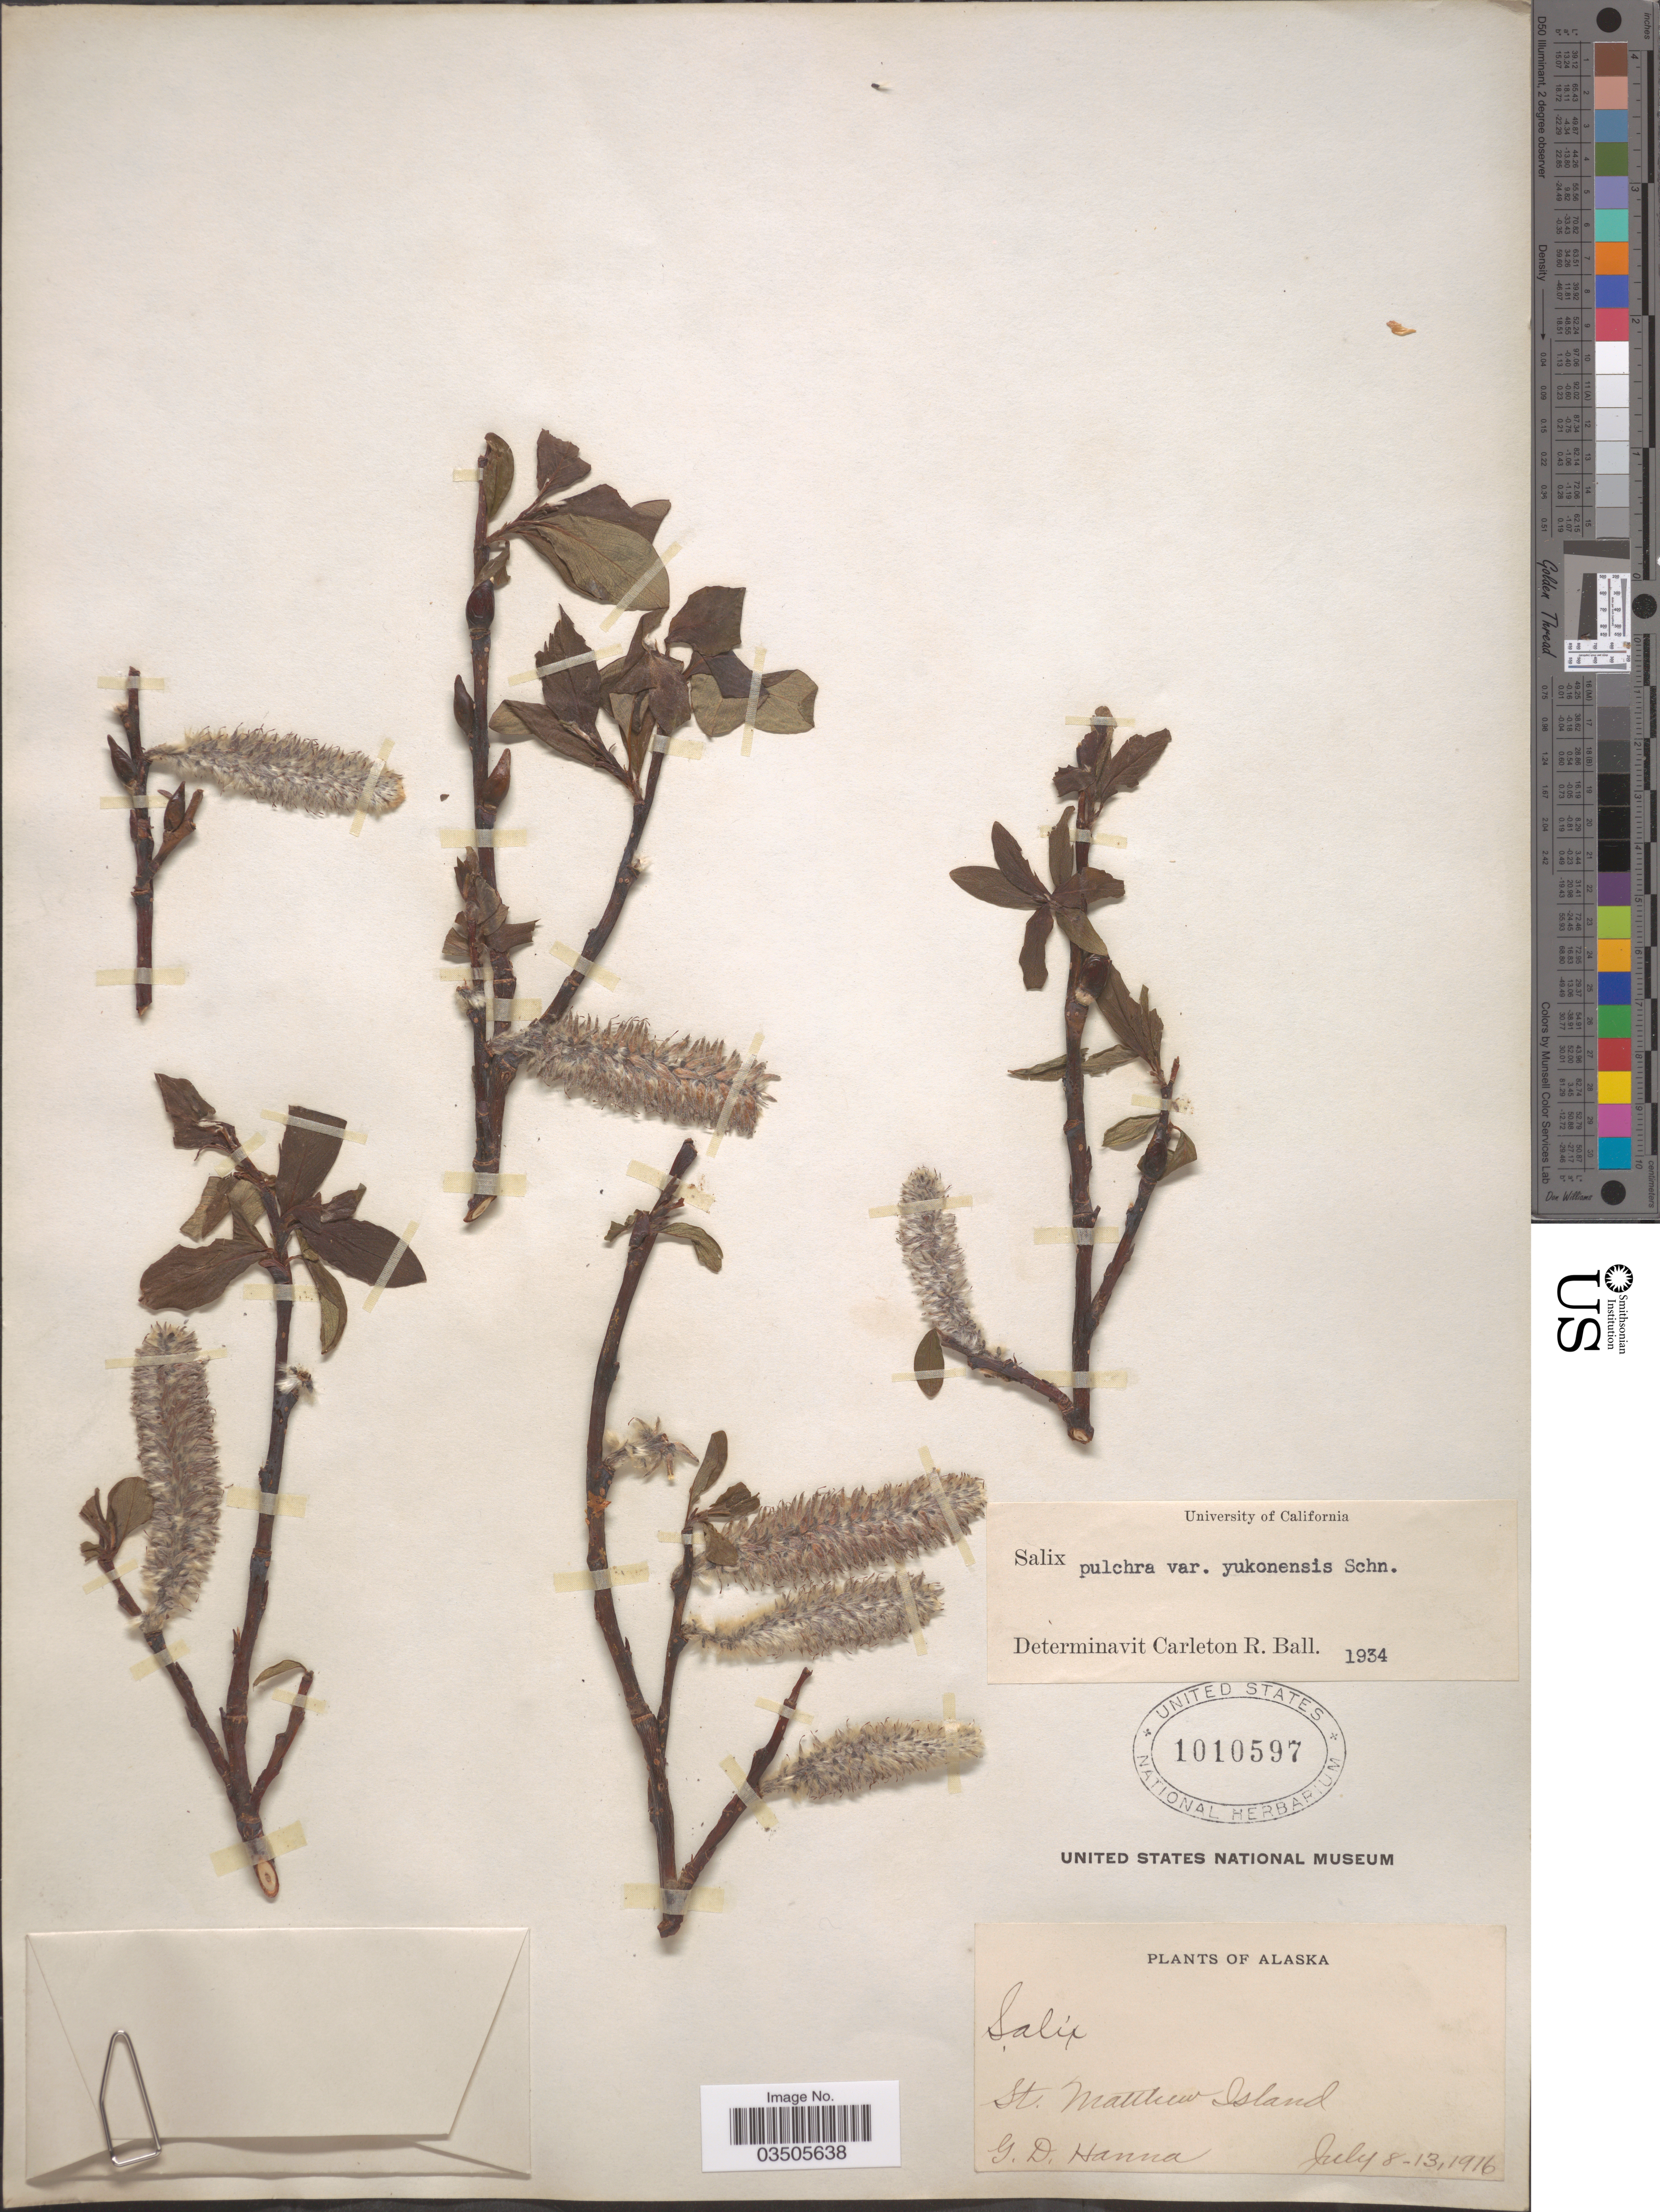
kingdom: Plantae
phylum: Tracheophyta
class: Magnoliopsida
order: Malpighiales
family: Salicaceae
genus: Salix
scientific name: Salix pulchra var. yukonensis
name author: C.K. Schneid.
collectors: G. D. Hanna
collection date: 1916-07-08/1916-07-13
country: United States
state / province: Alaska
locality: St. Matthew Island.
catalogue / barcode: US 1010597